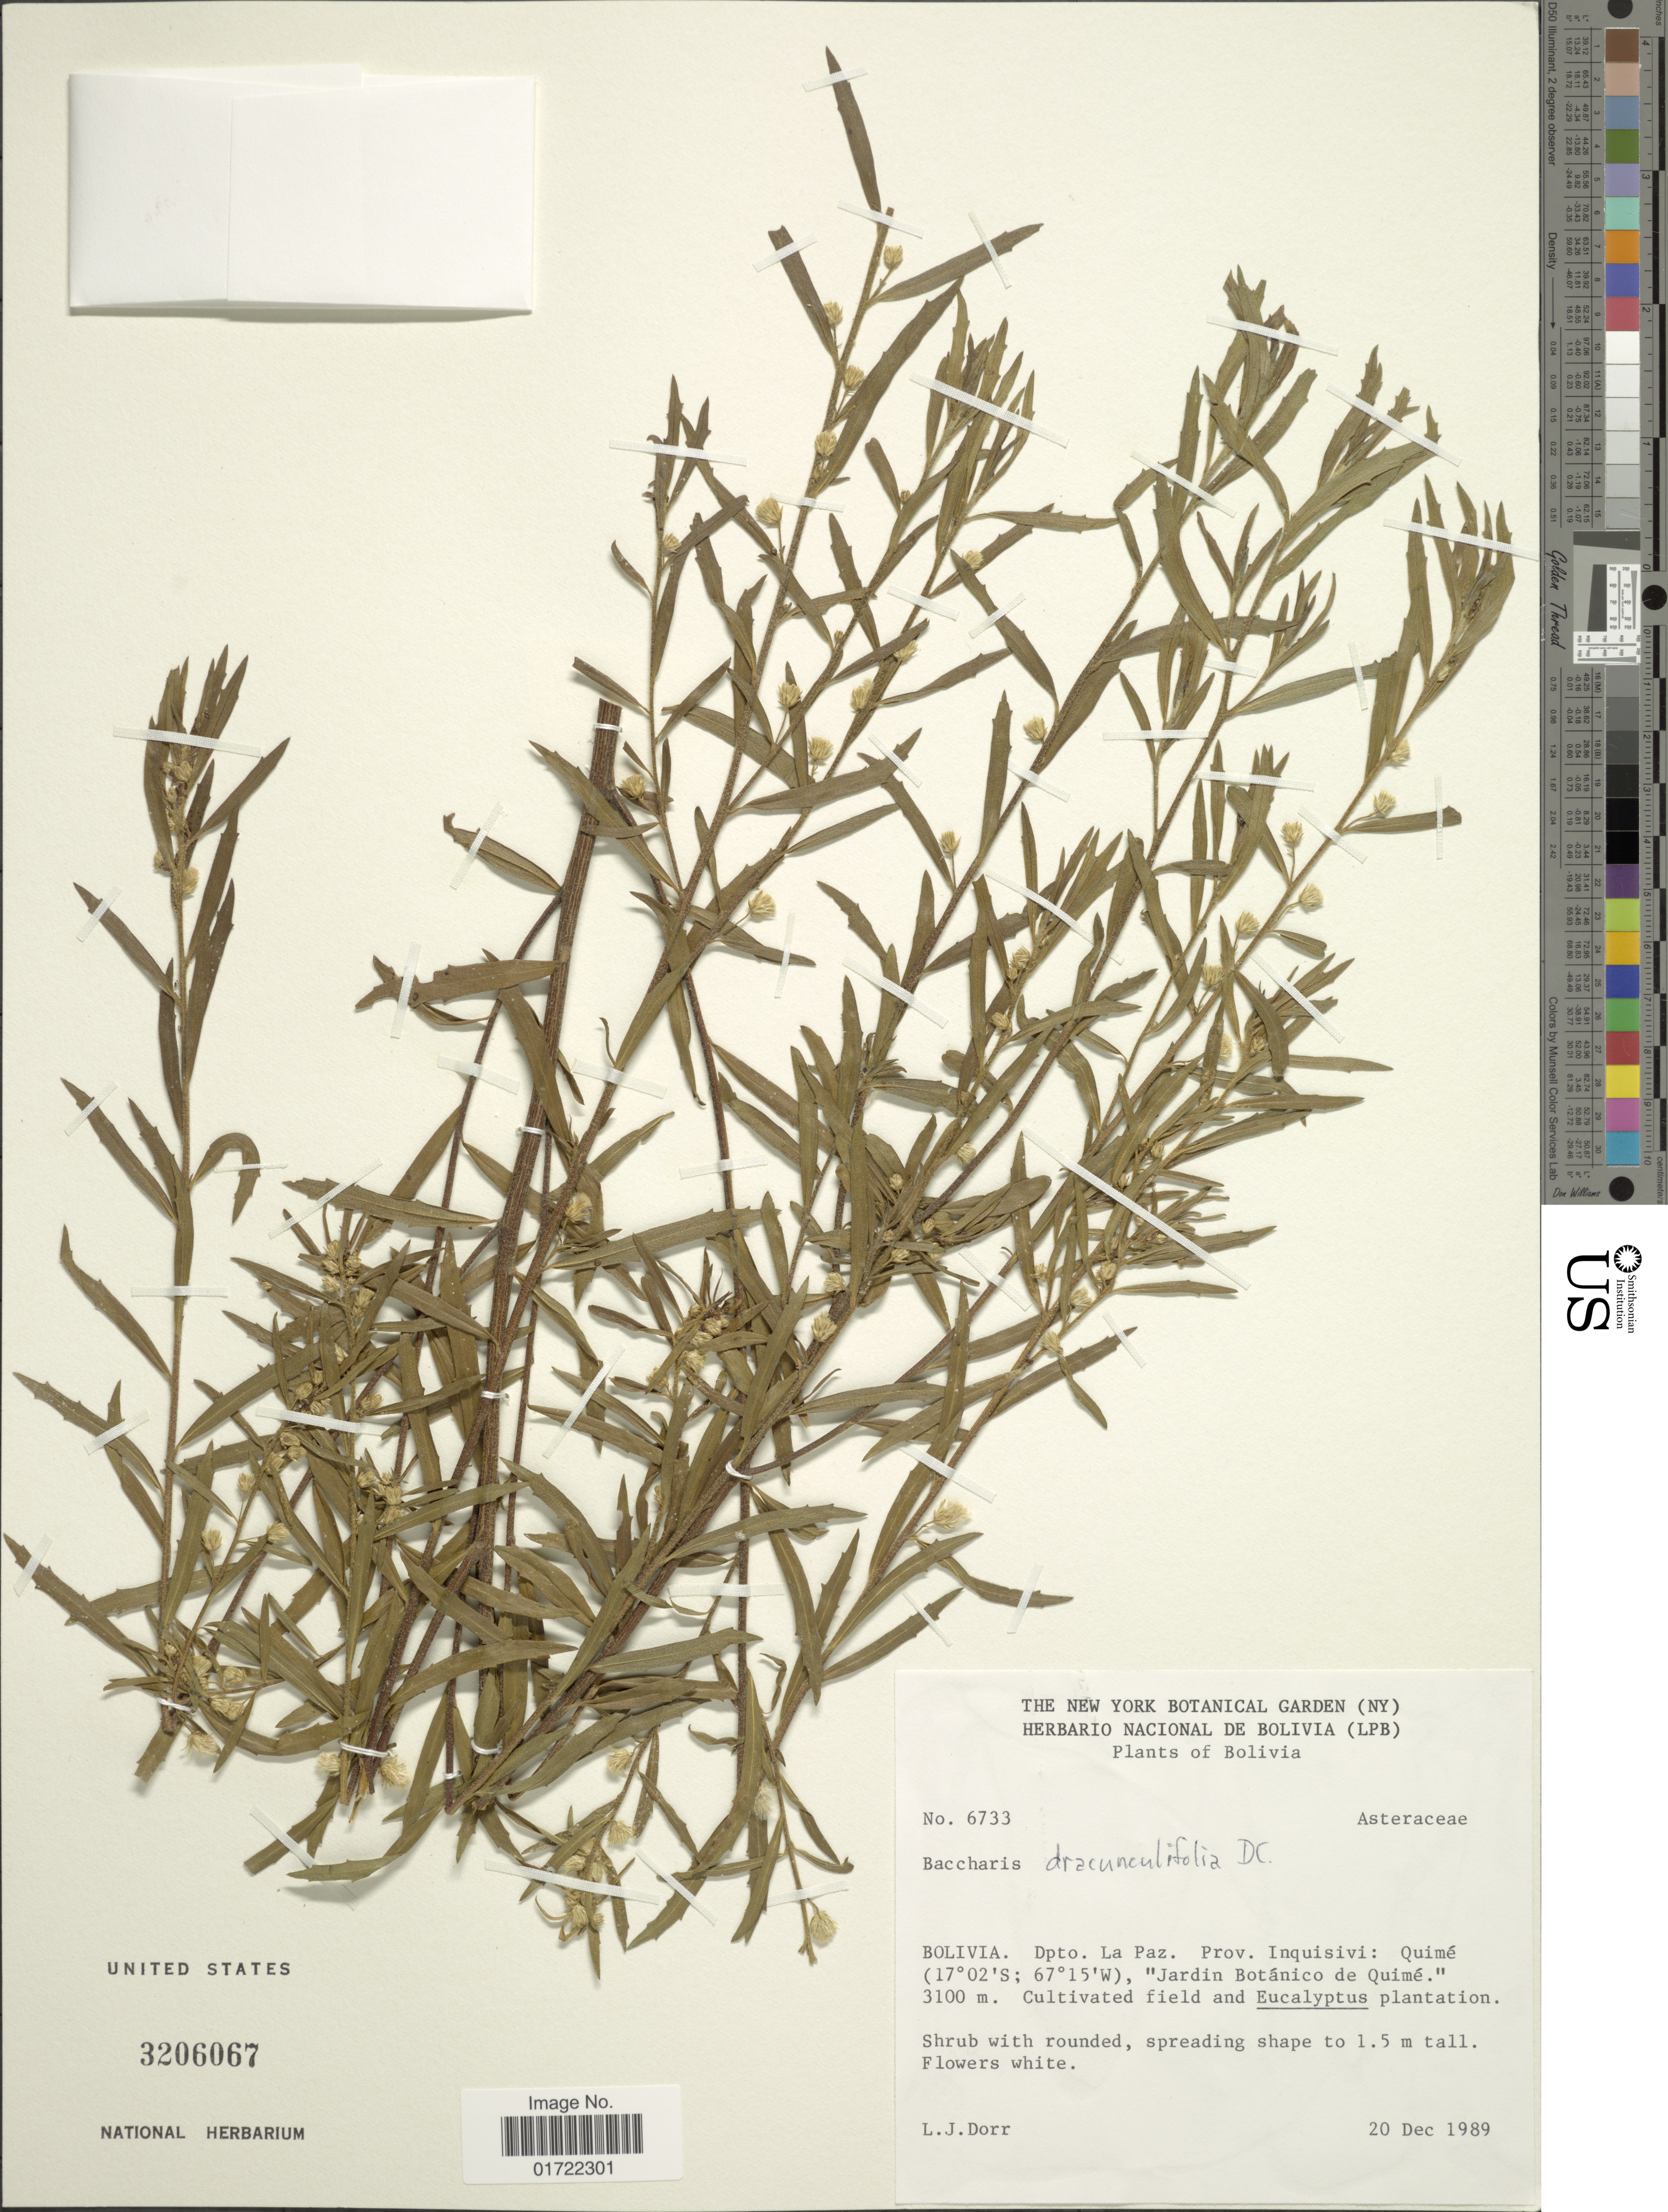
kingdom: Plantae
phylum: Tracheophyta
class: Magnoliopsida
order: Asterales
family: Asteraceae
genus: Baccharis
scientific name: Baccharis dracunculifolia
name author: DC.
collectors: L. J. Dorr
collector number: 6733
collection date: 1989-12-20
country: Bolivia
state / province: La Paz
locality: Prov. Inquisivi, Quime, Jardin Botanico de Quime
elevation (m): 3100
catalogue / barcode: US 3206067